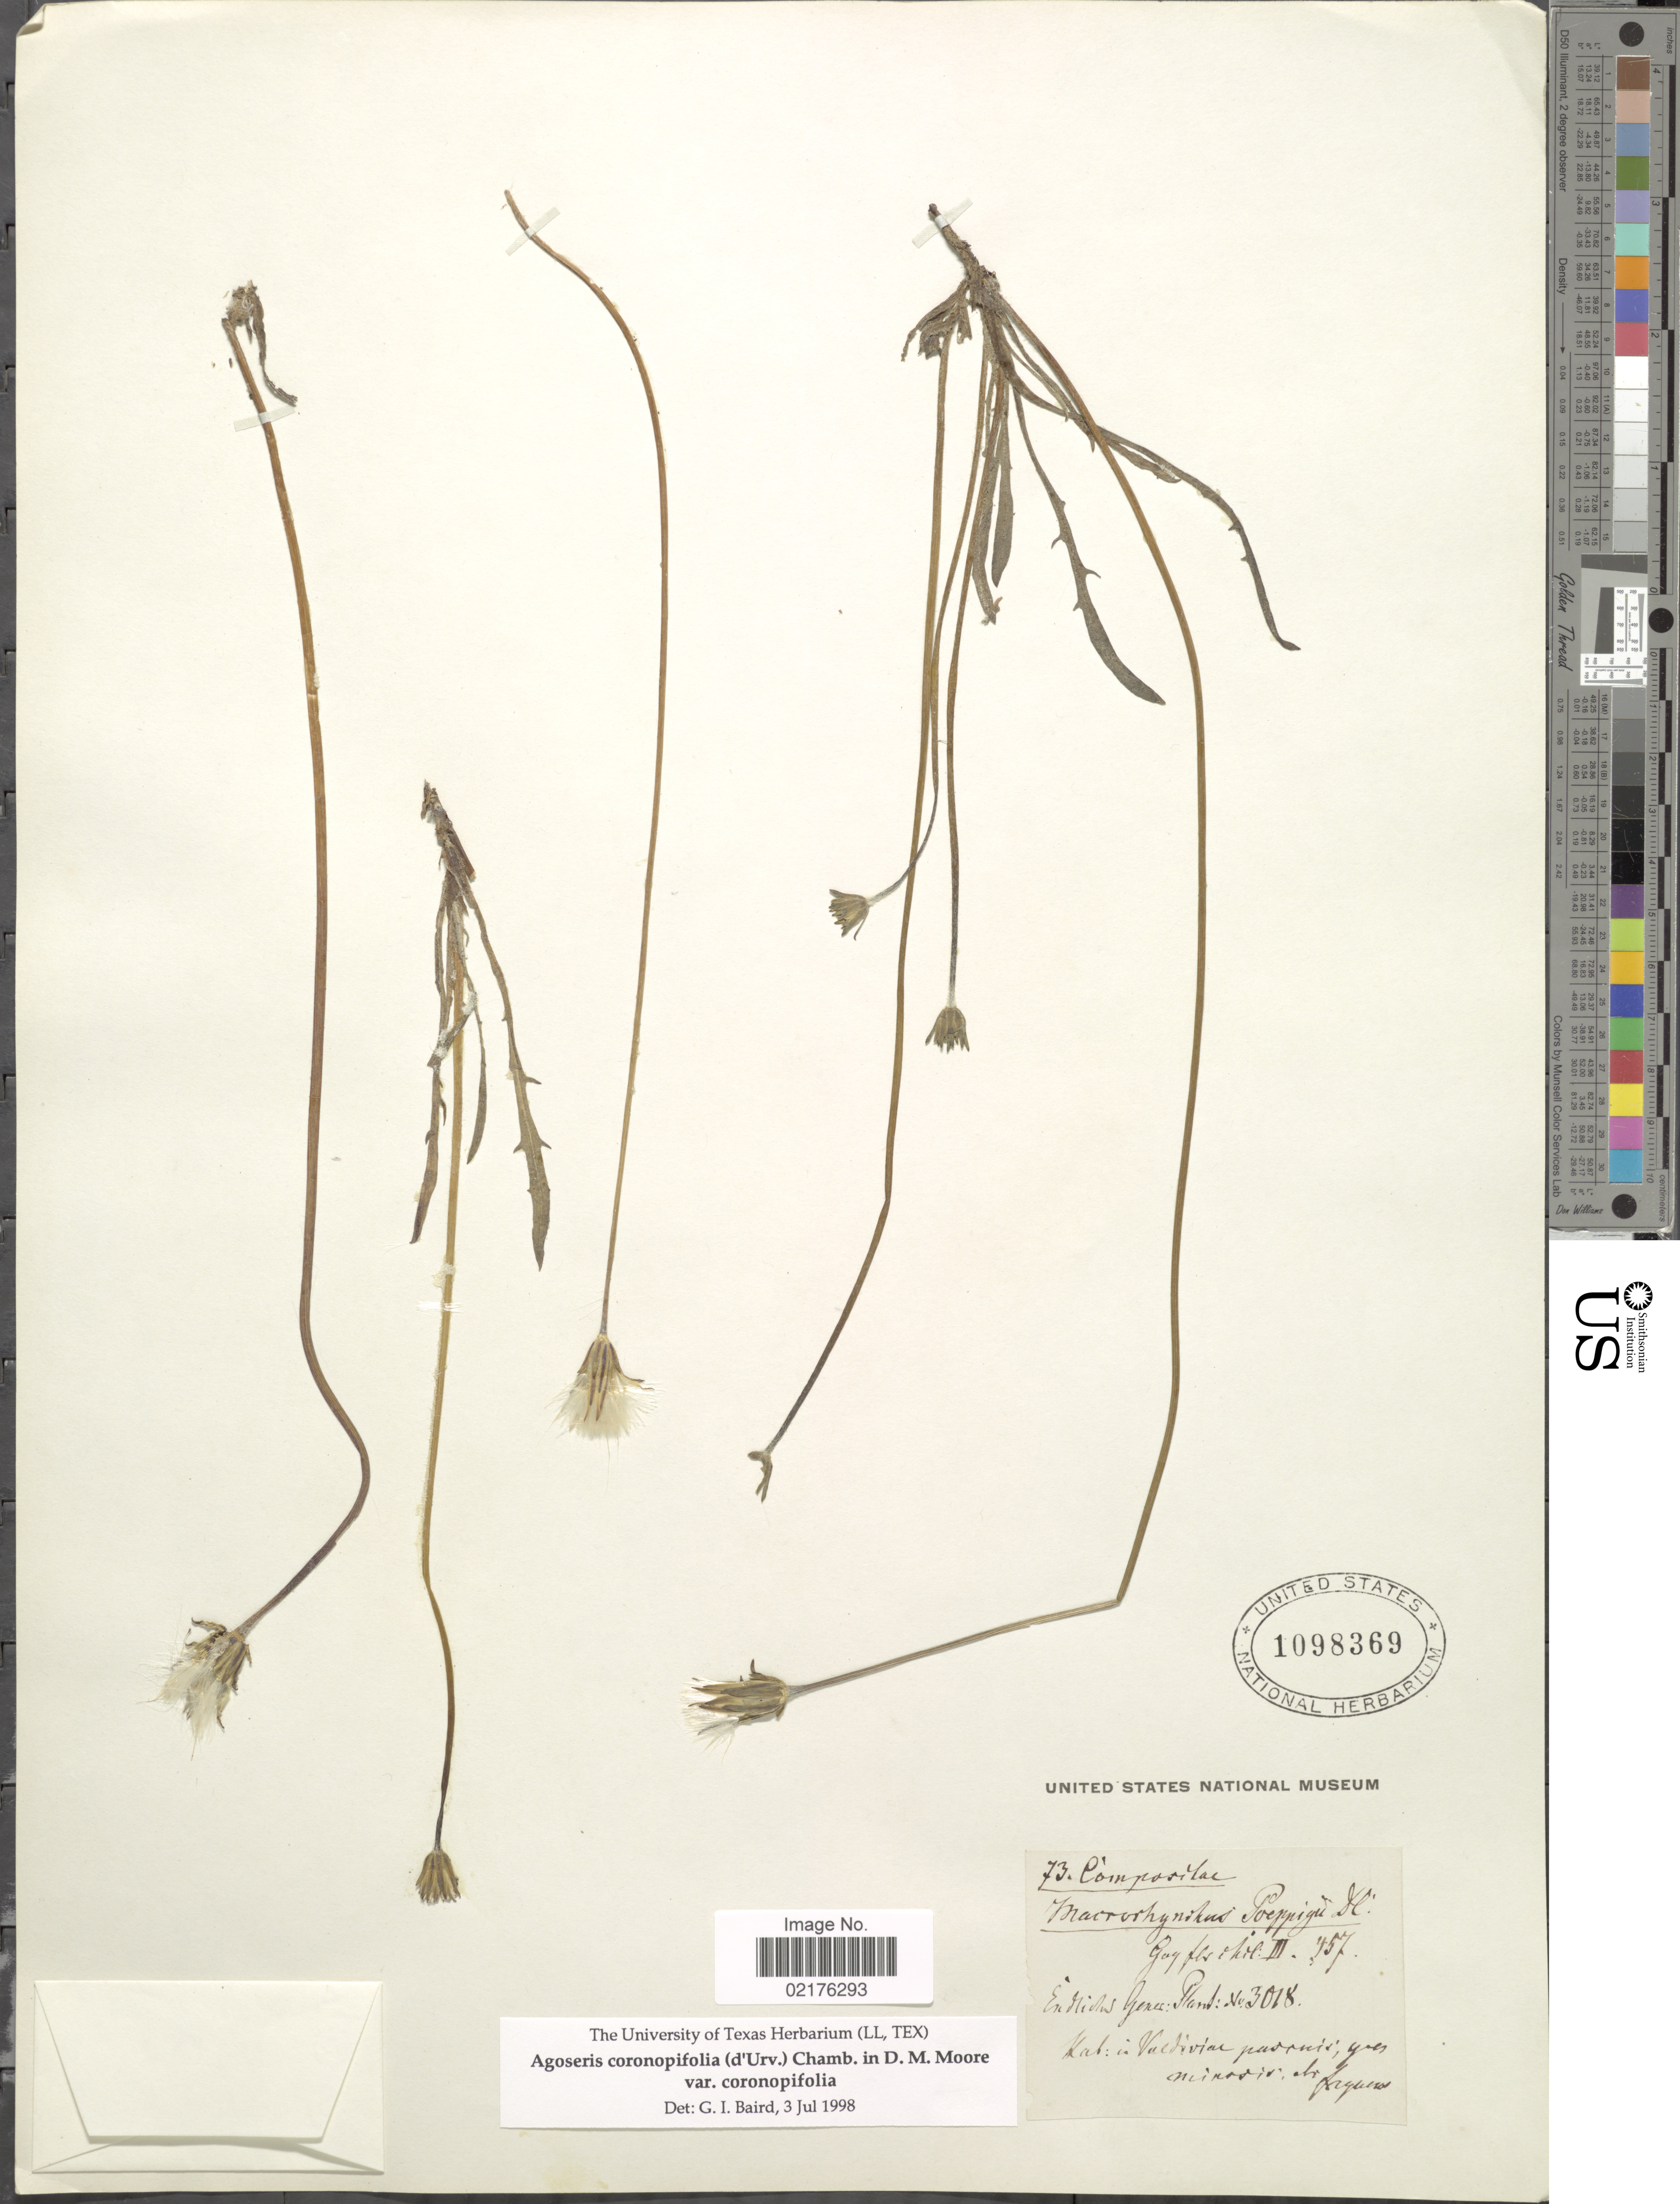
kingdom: Plantae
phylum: Tracheophyta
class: Magnoliopsida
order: Asterales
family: Asteraceae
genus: Agoseris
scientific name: Agoseris coronopifolia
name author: (d'Urv.) K.L. Chambers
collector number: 3018/73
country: Peru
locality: Hab: in Valdivas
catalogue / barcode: US 1098369